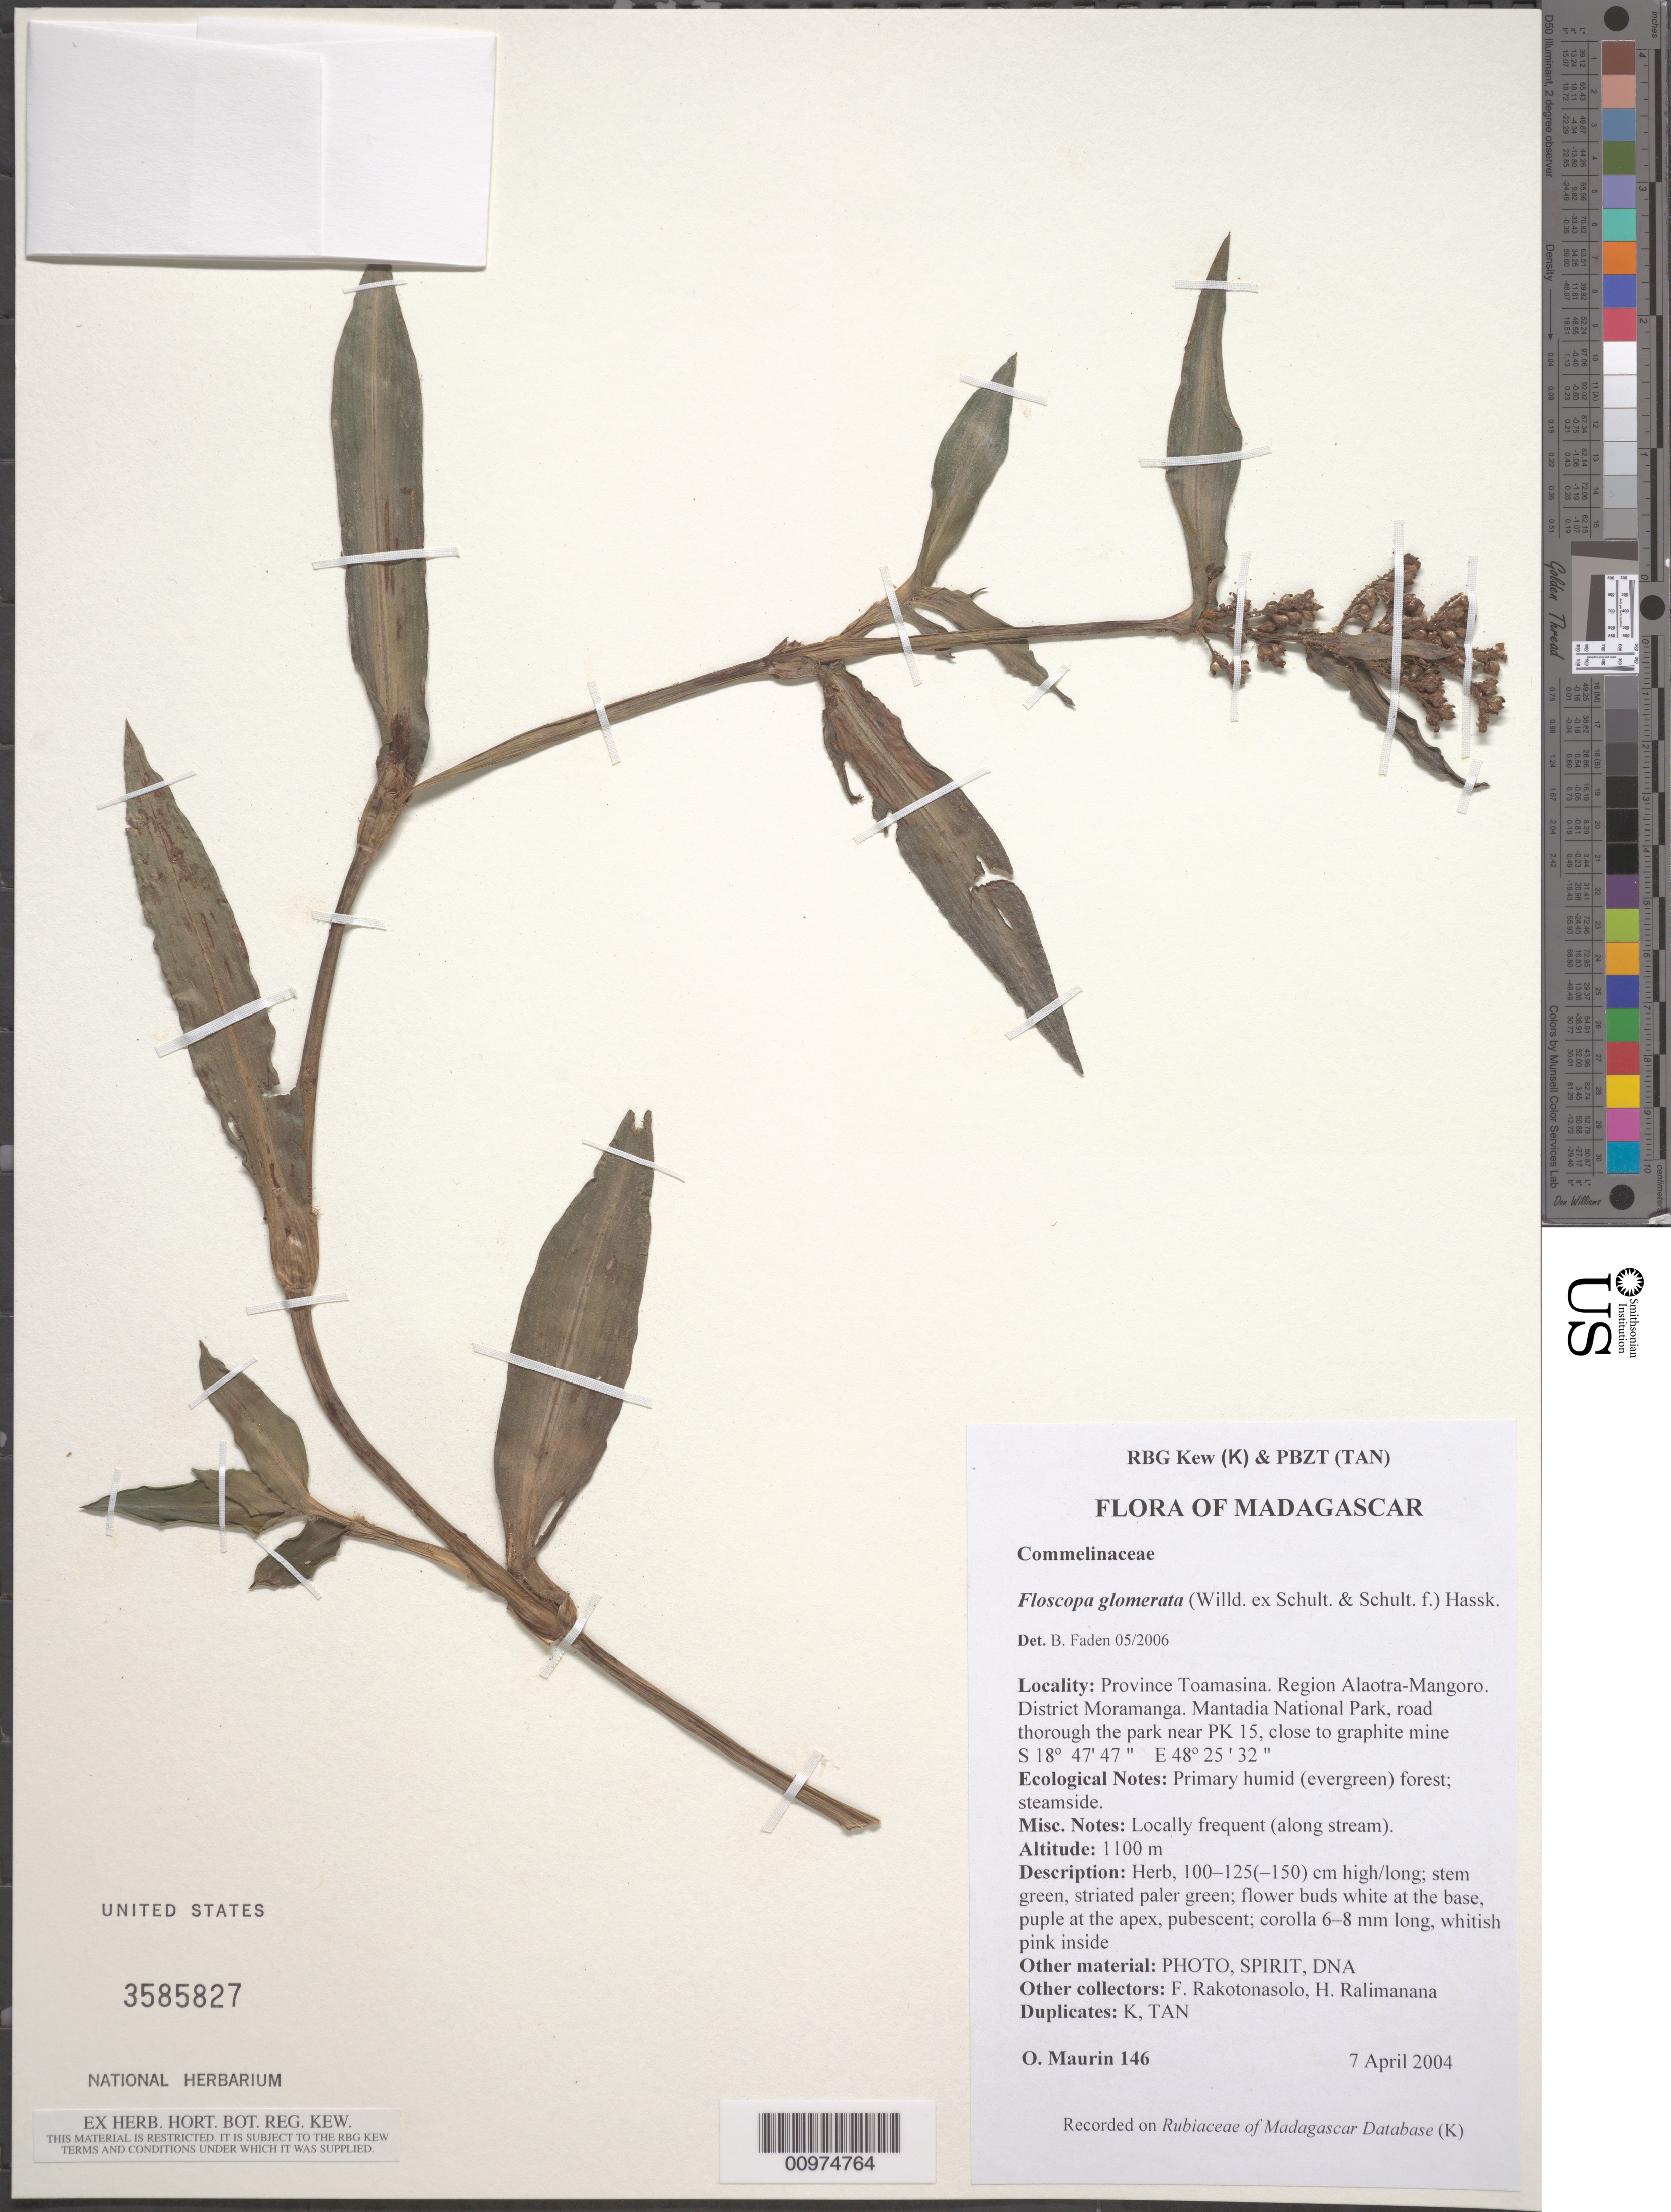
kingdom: Plantae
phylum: Tracheophyta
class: Liliopsida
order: Commelinales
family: Commelinaceae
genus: Floscopa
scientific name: Floscopa glomerata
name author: (Willd. ex Schult. & Schult. f.) Hassk.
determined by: Faden, Robert B., (US), Smithsonian Institution - National Museum of Natural History (UNITED STATES)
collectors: O. Maurin et al.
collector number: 146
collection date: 2004-04-07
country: Madagascar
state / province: Alaotra Mangoro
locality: Region Alaotra-Mangoro. District Moramanga. Mantadia National Park, road through the park near PK 15, close to graphite mine.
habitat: Primary humid (evergreen) forest; streamside. Locally frequent (along stream).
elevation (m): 1100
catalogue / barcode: US 3585827